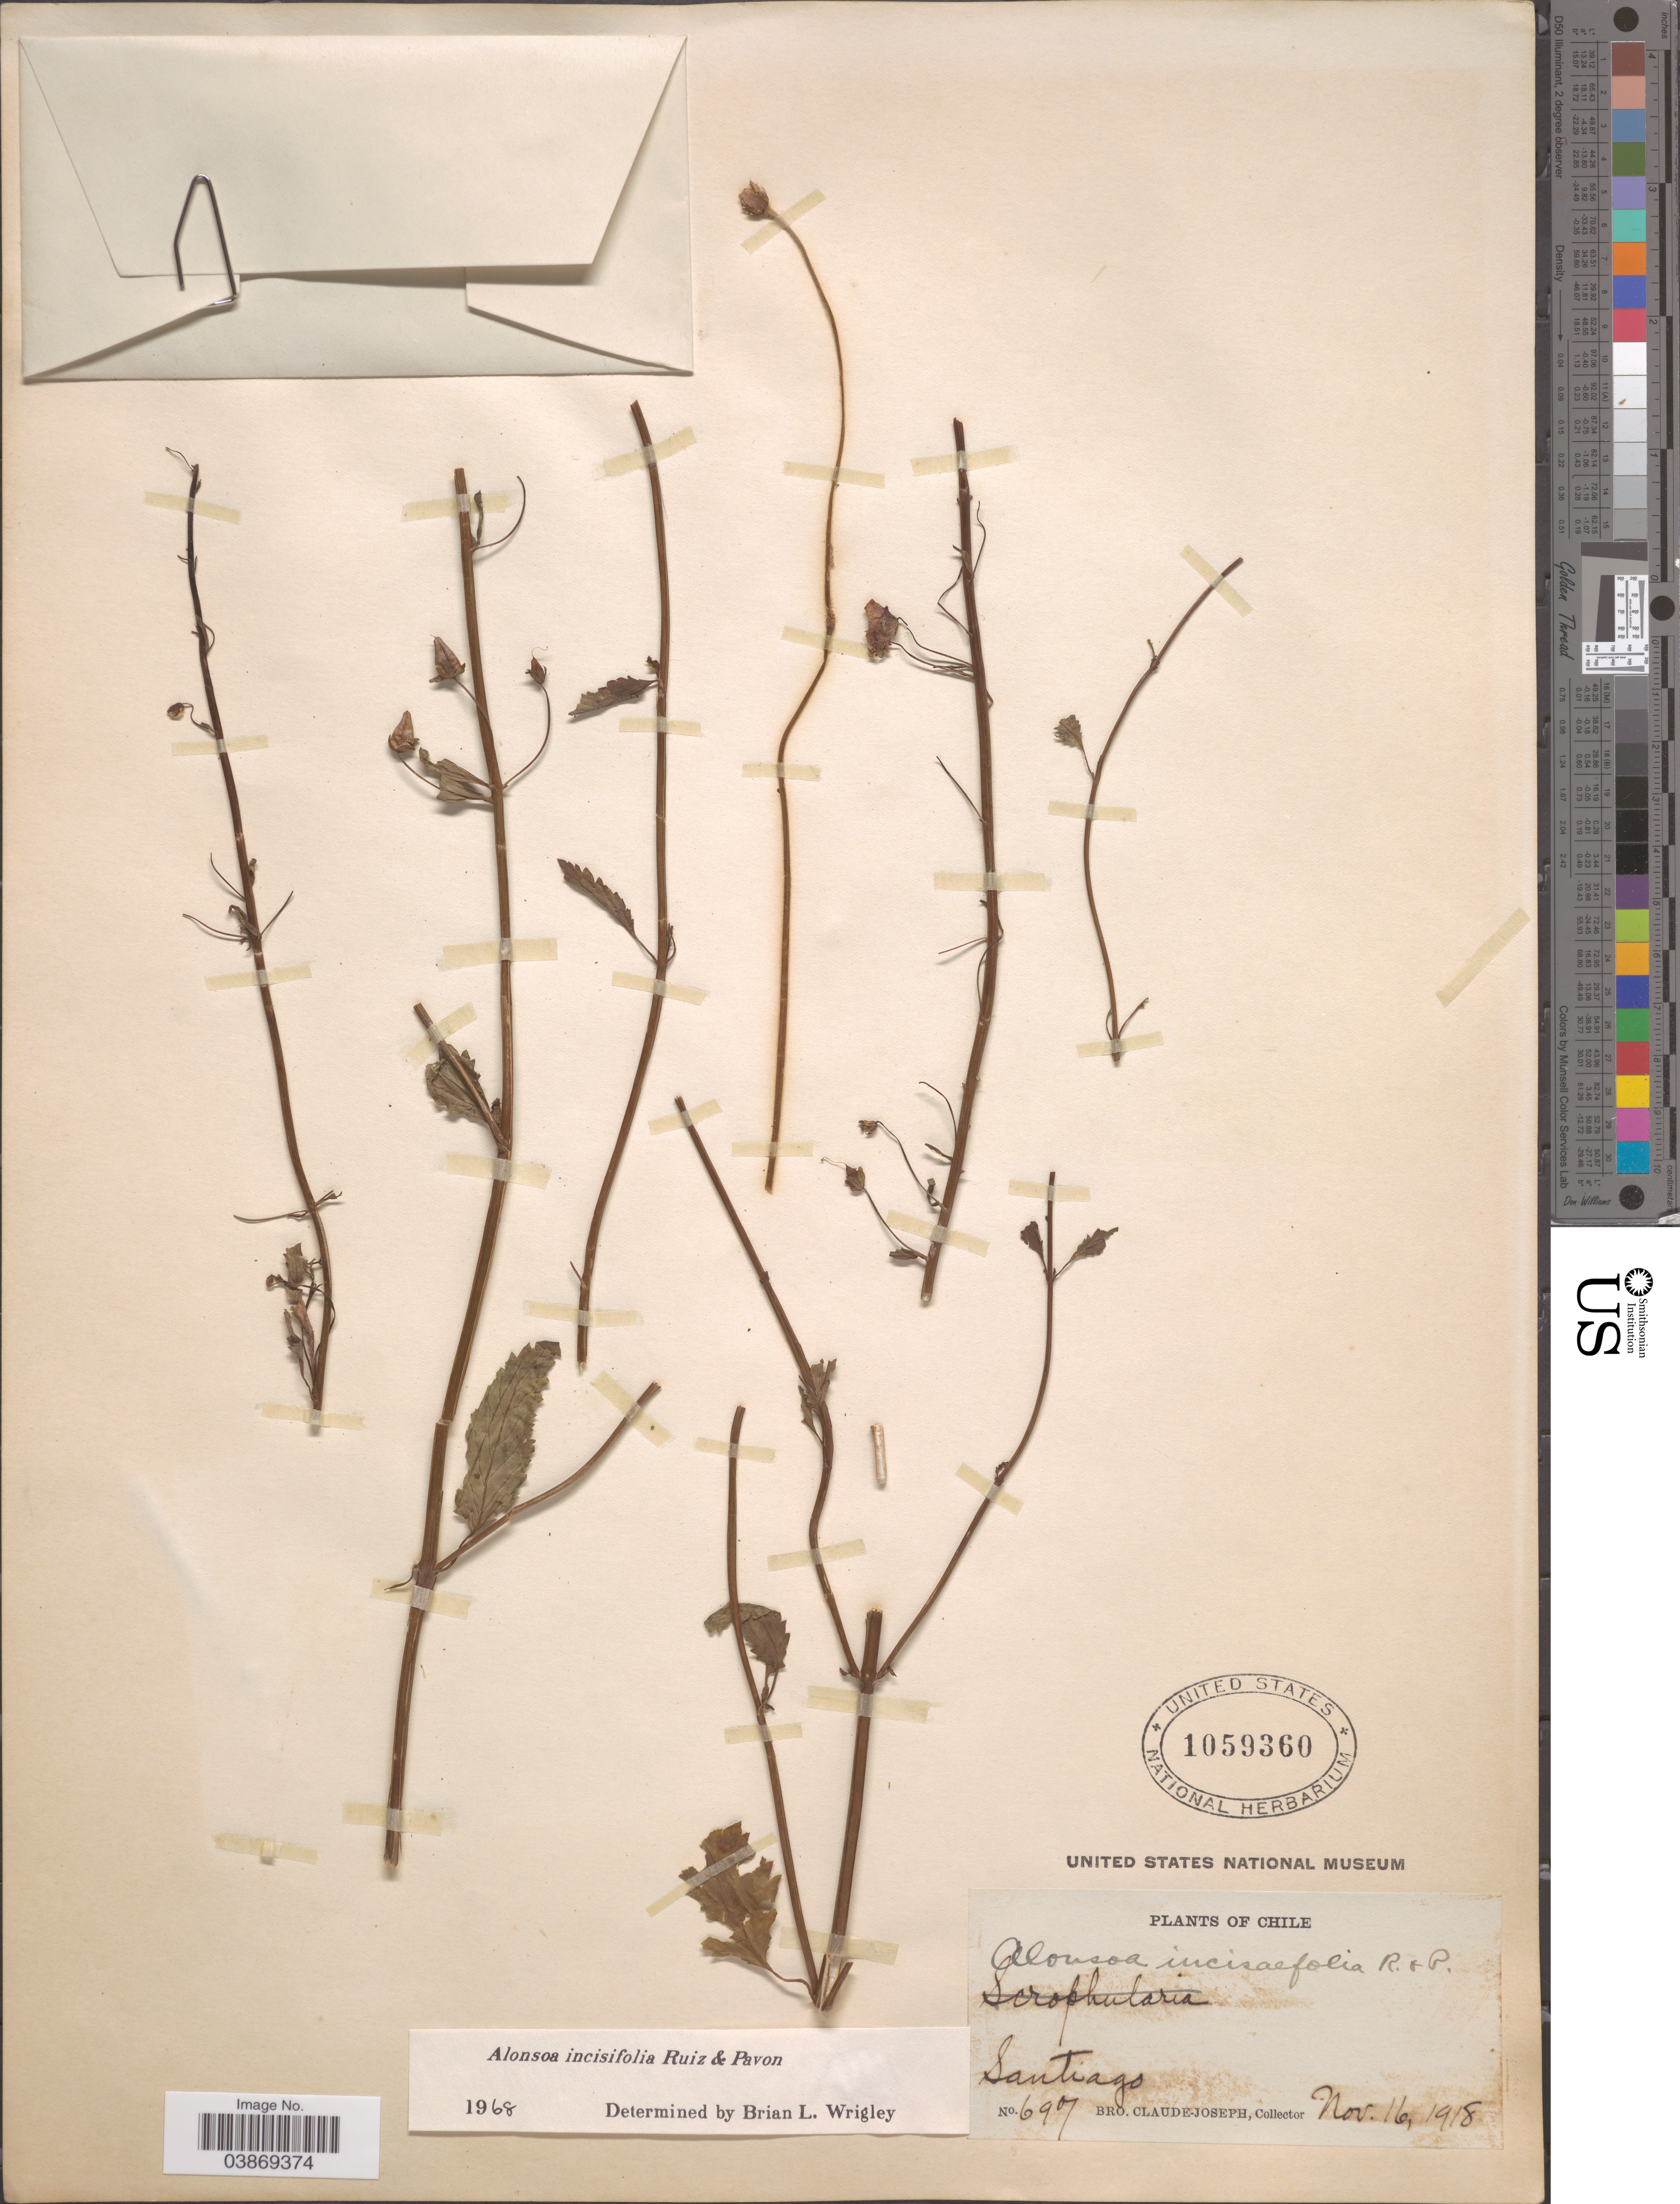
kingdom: Plantae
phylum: Tracheophyta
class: Magnoliopsida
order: Lamiales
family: Scrophulariaceae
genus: Alonsoa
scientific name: Alonsoa incisifolia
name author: Ruiz & Pav.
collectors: Bro. Claude-Joseph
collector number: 697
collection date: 1918-11-16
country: Chile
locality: Santiago.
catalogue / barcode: US 1059360